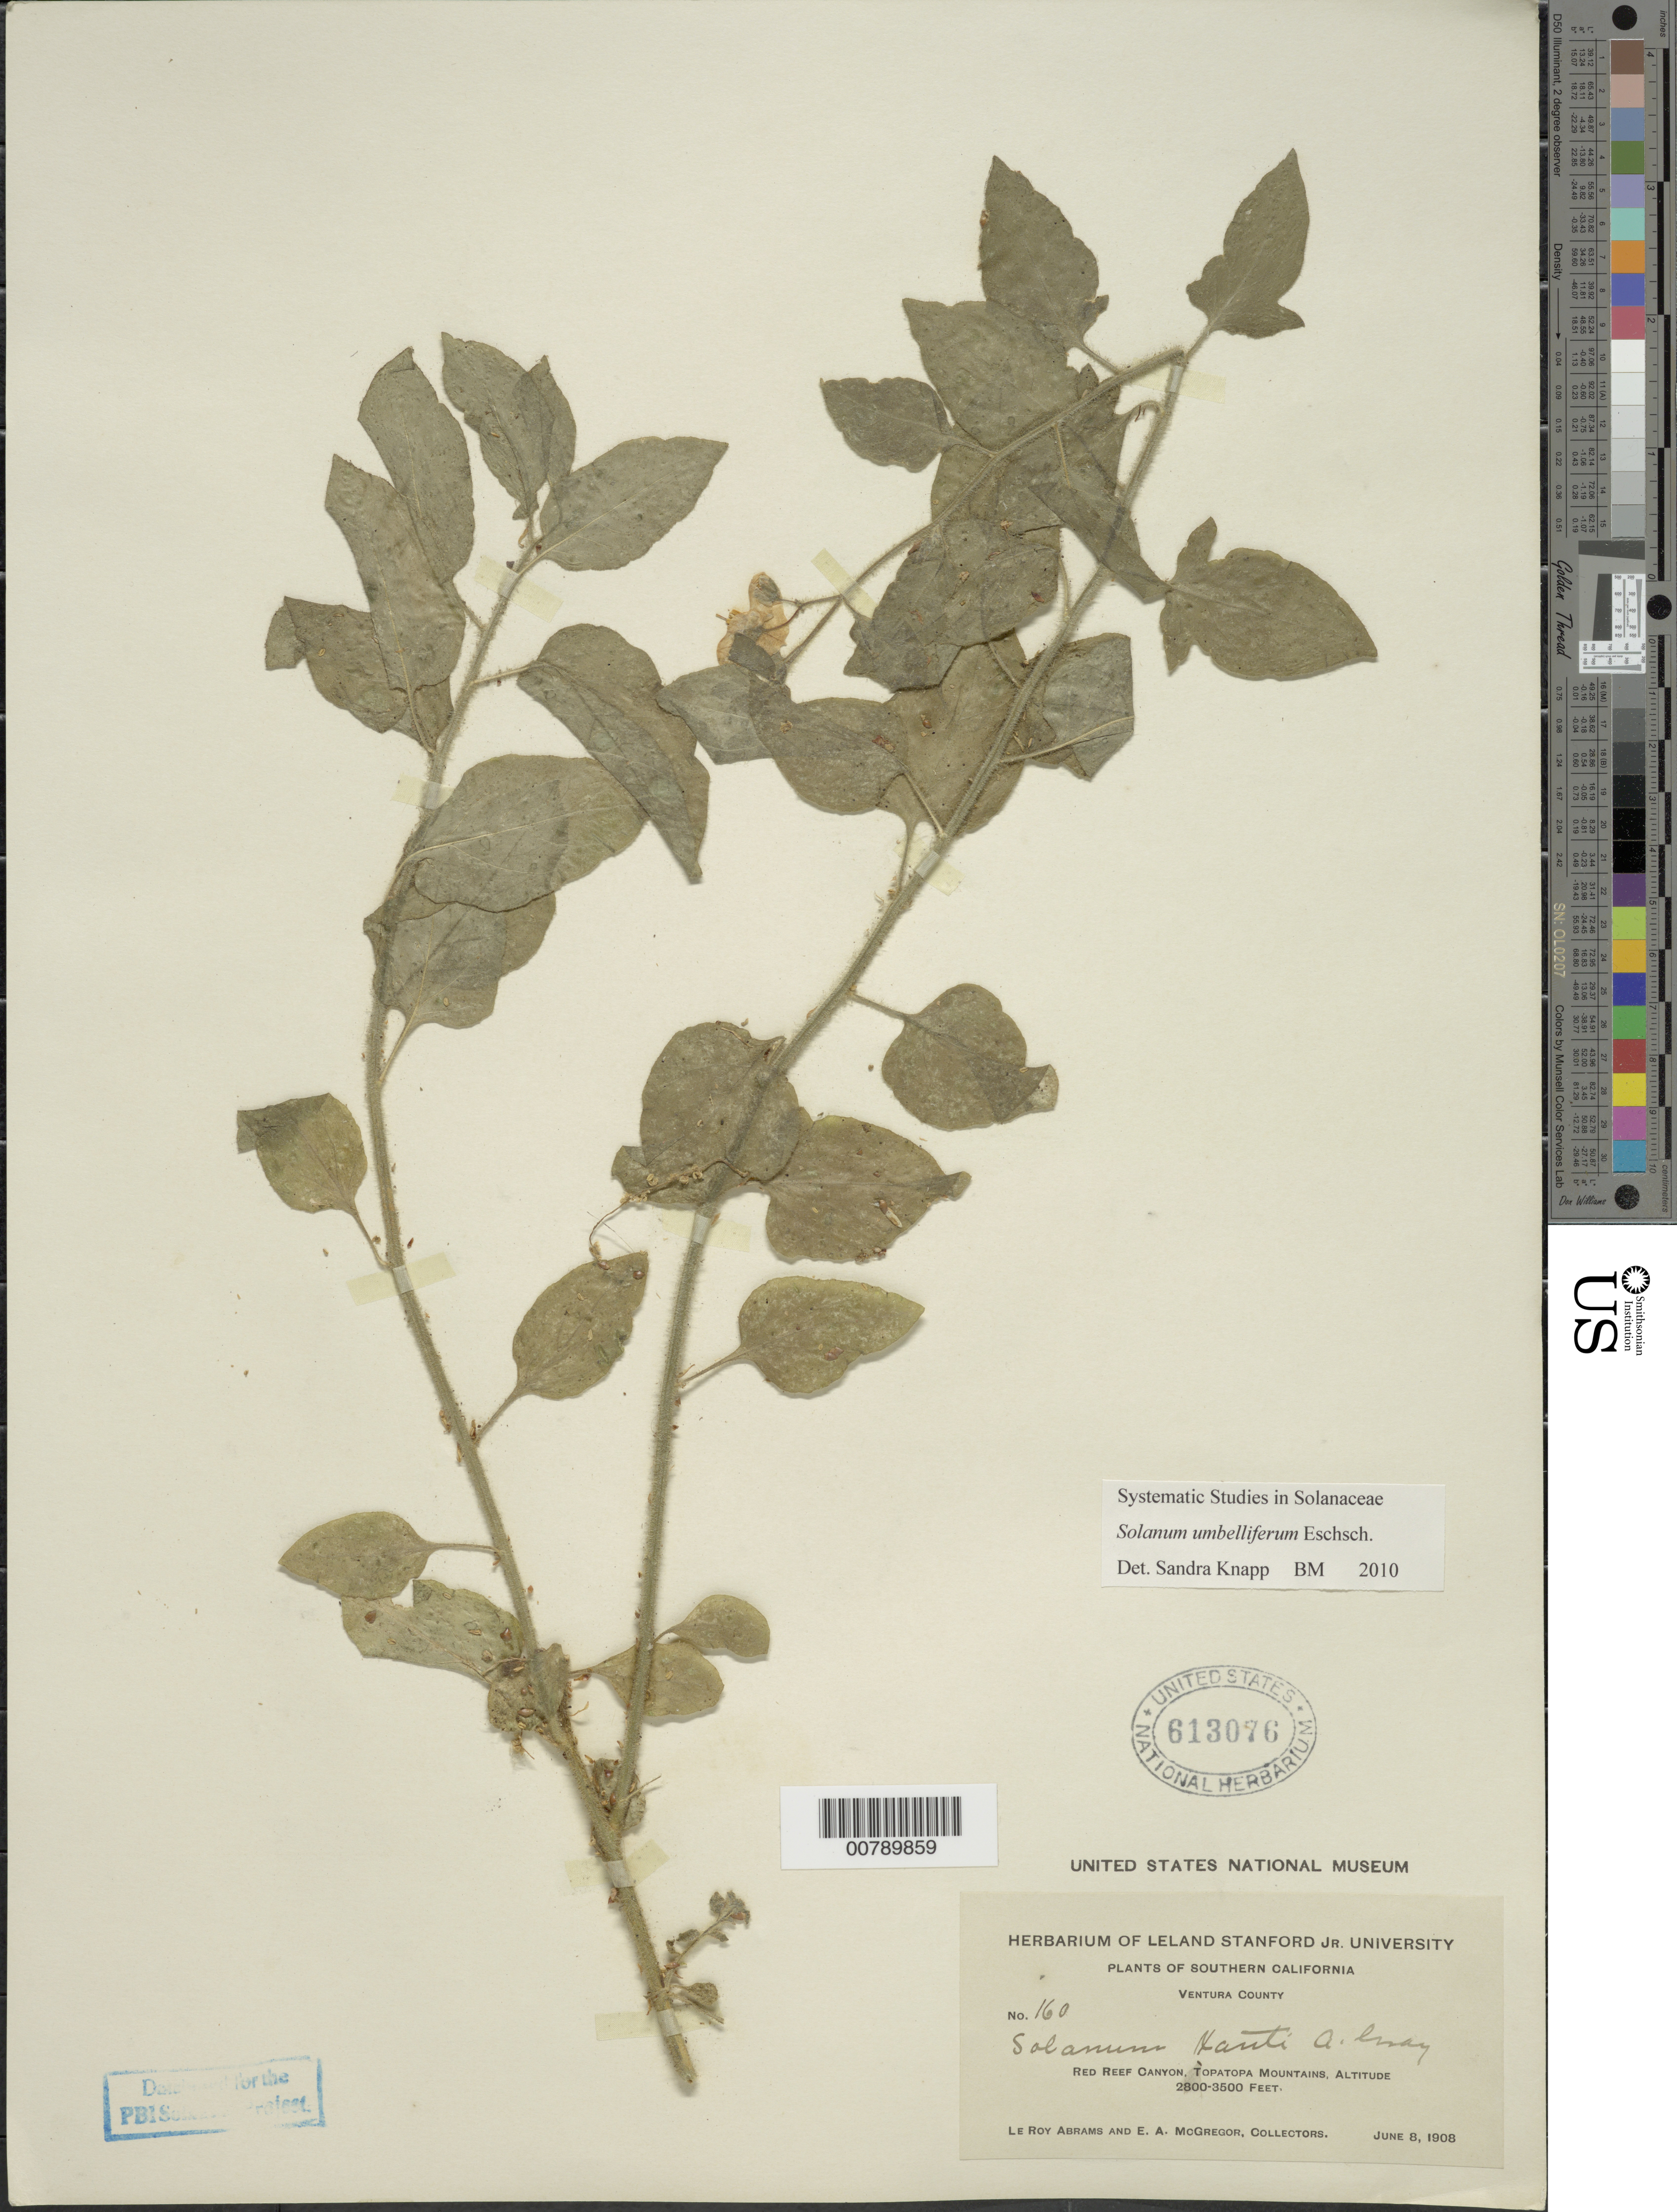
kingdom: Plantae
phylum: Tracheophyta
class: Magnoliopsida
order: Solanales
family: Solanaceae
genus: Solanum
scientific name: Solanum umbelliferum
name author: Eschsch.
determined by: Knapp, S. D.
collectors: L. Abrams & E. A. McGregor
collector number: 160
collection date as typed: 8 Jun 1908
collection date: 1908-06-08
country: United States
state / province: California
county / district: Ventura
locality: Topatopa Mountains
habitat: in shade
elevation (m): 853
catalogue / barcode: US 613076